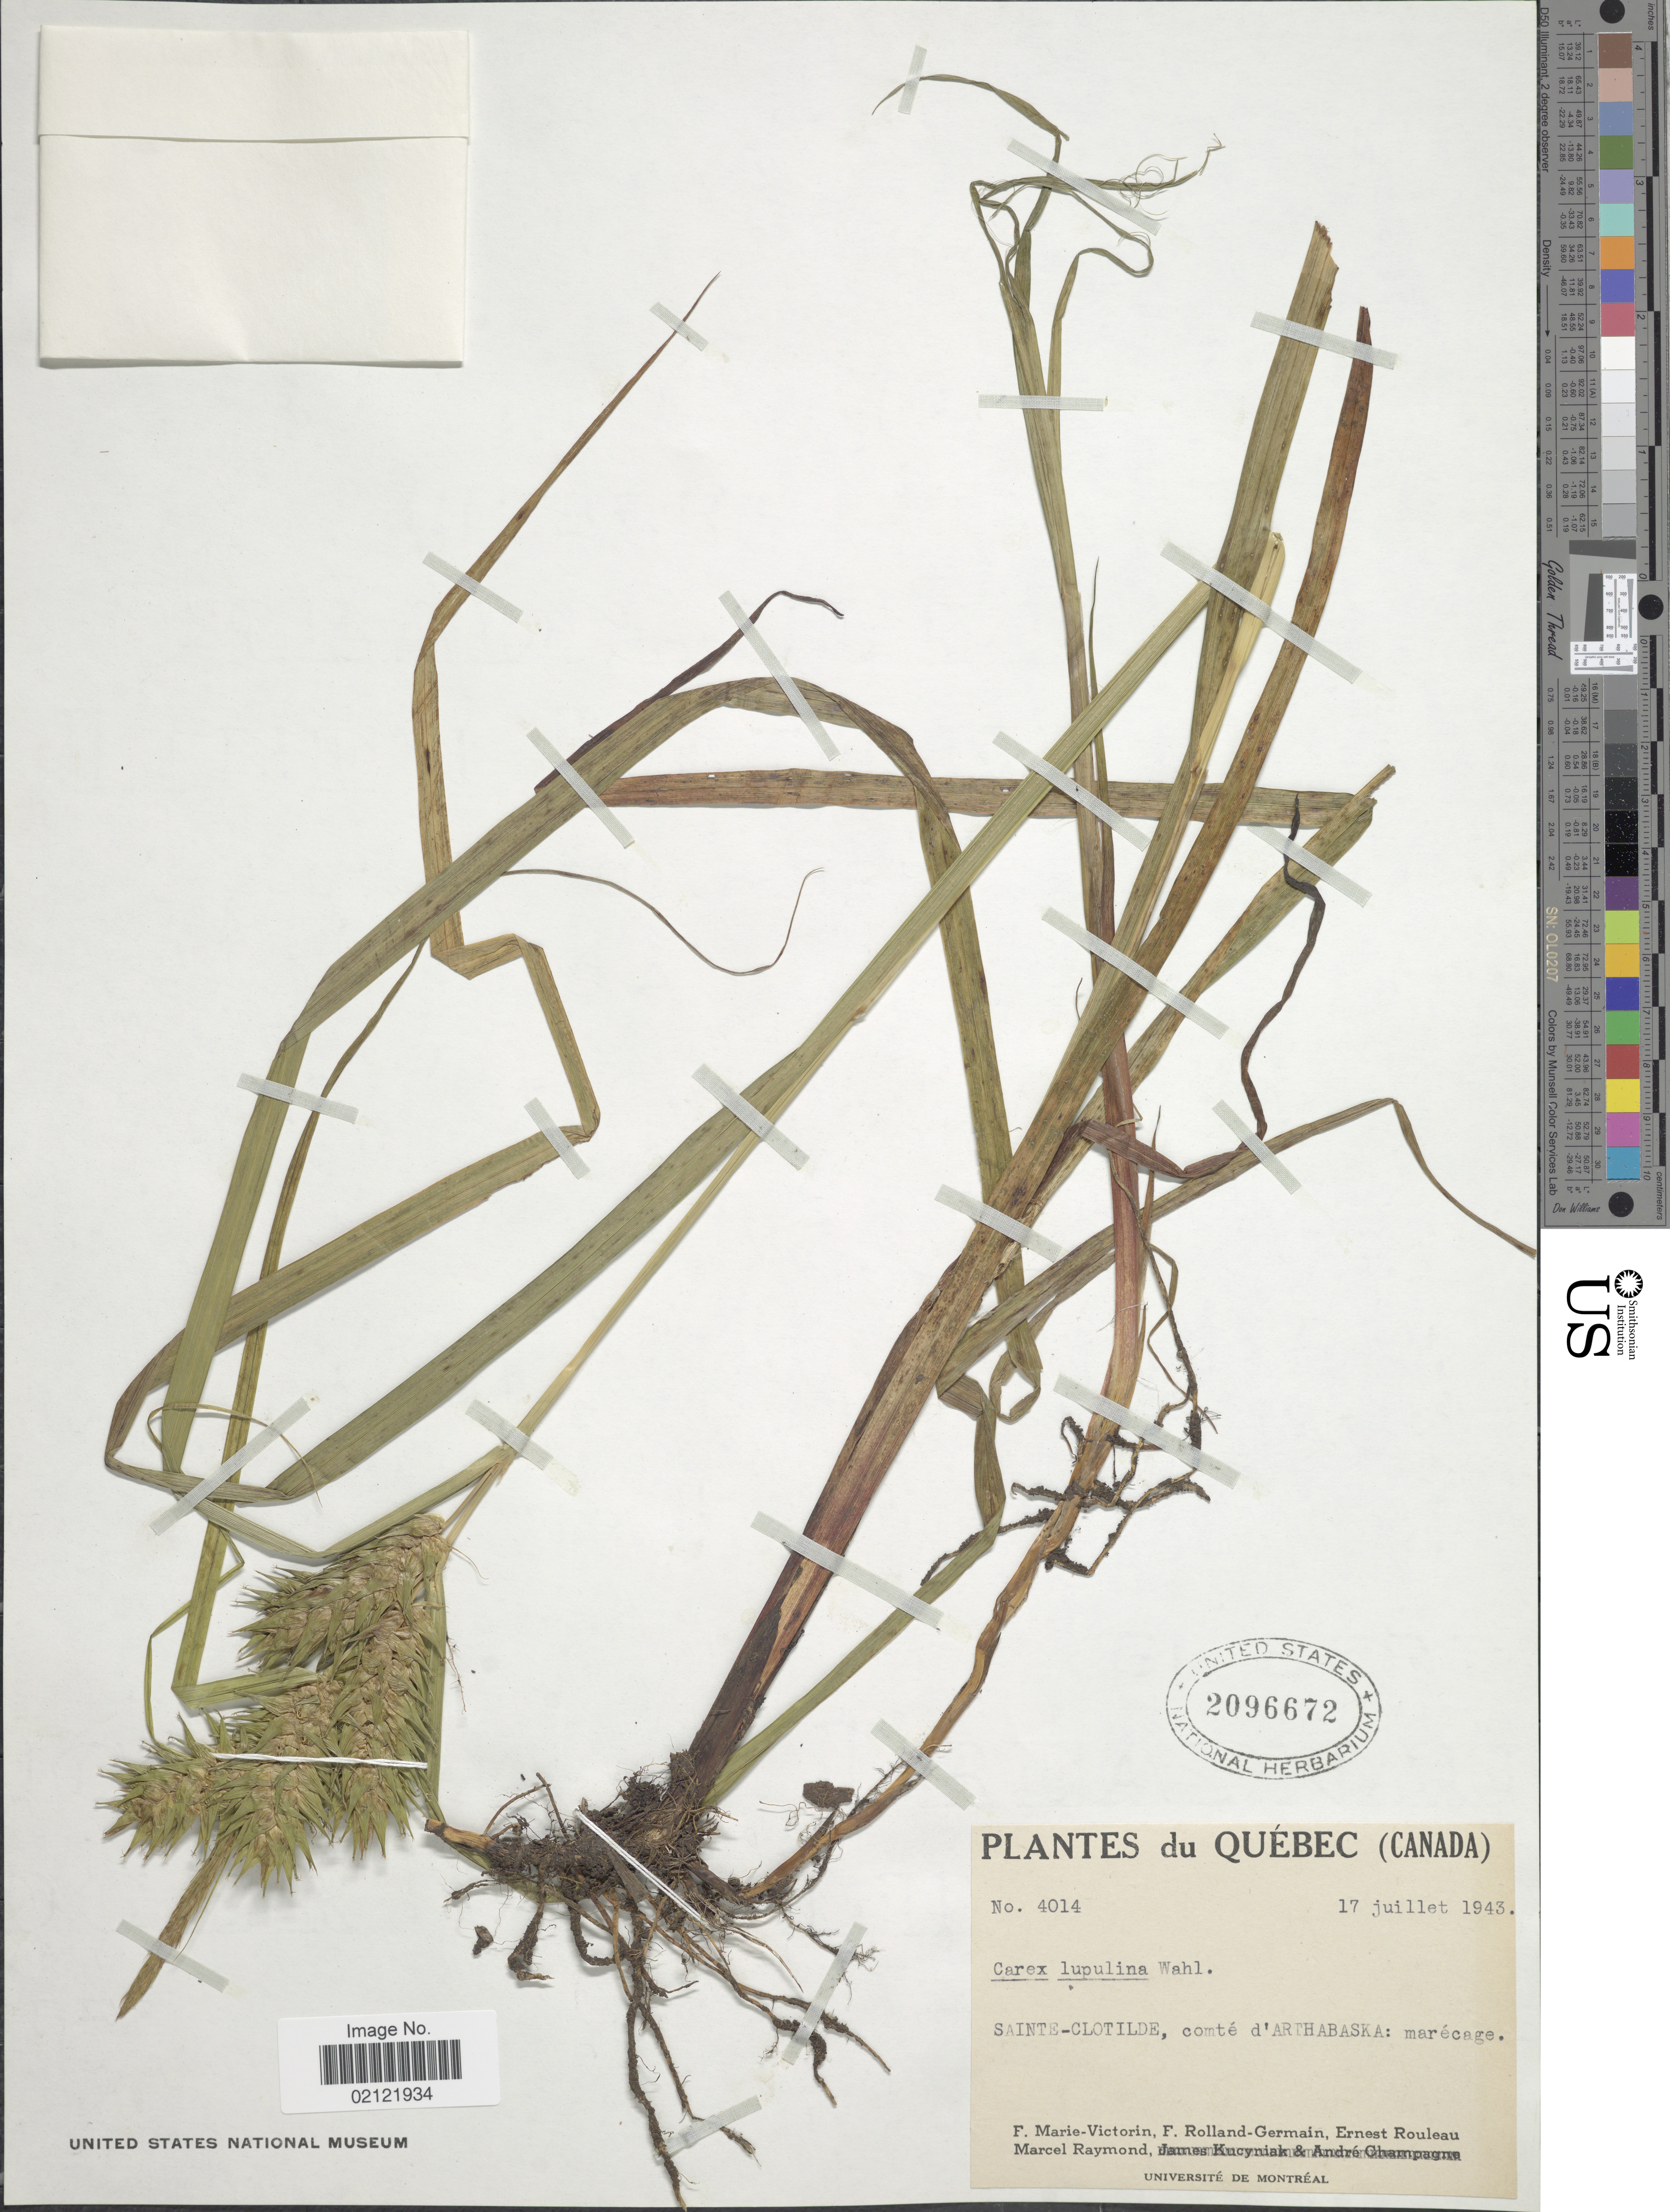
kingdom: Plantae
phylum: Tracheophyta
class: Liliopsida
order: Poales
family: Cyperaceae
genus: Carex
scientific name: Carex lupulina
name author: Muhl. ex Willd.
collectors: F. Marie-Victorin, Rolland-Germain, E. Rouleau & M. Raymond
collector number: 4014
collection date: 1943-07-17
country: Canada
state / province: Quebec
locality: Sainte-Clotilde, comte d'Arthabaska: marecage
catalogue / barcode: US 2096672